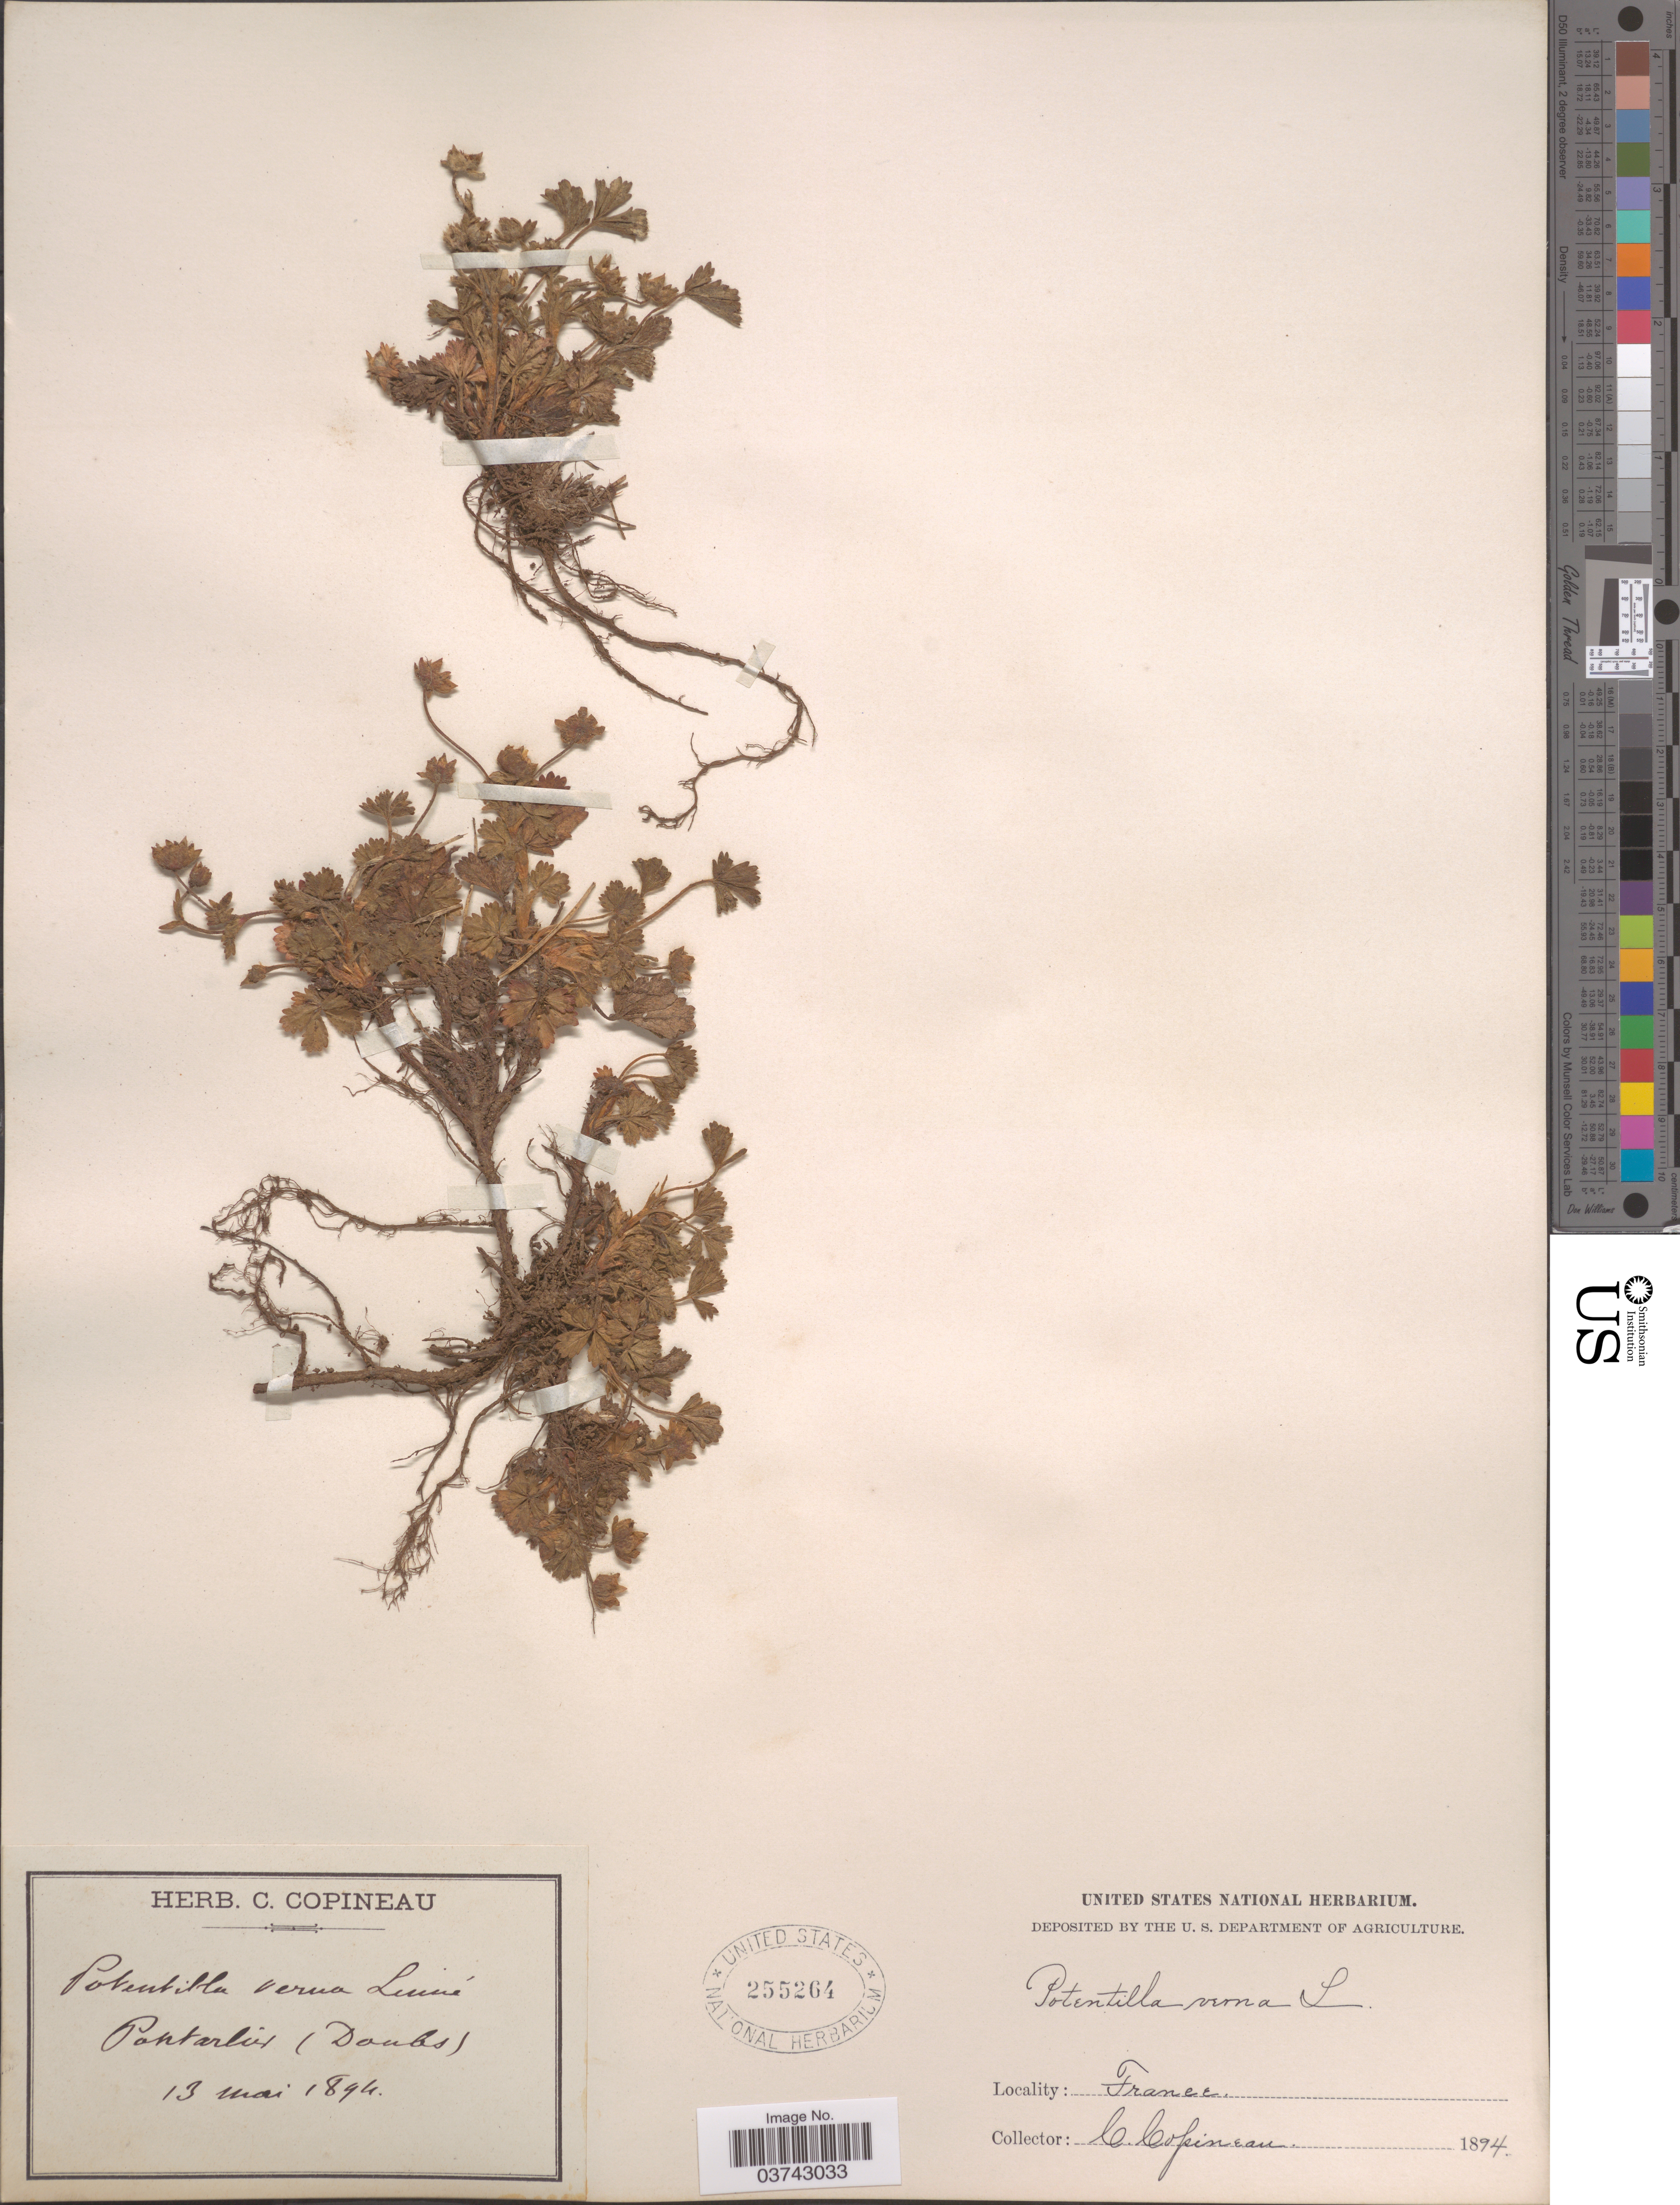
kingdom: Plantae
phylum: Tracheophyta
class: Magnoliopsida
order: Rosales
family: Rosaceae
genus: Potentilla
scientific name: Potentilla verna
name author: L.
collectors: C. Copineau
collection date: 1894-05-13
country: France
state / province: Bourgogne-Franche-Comté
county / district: Doubs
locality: Pontarlier (Doubs).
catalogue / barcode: US 255264